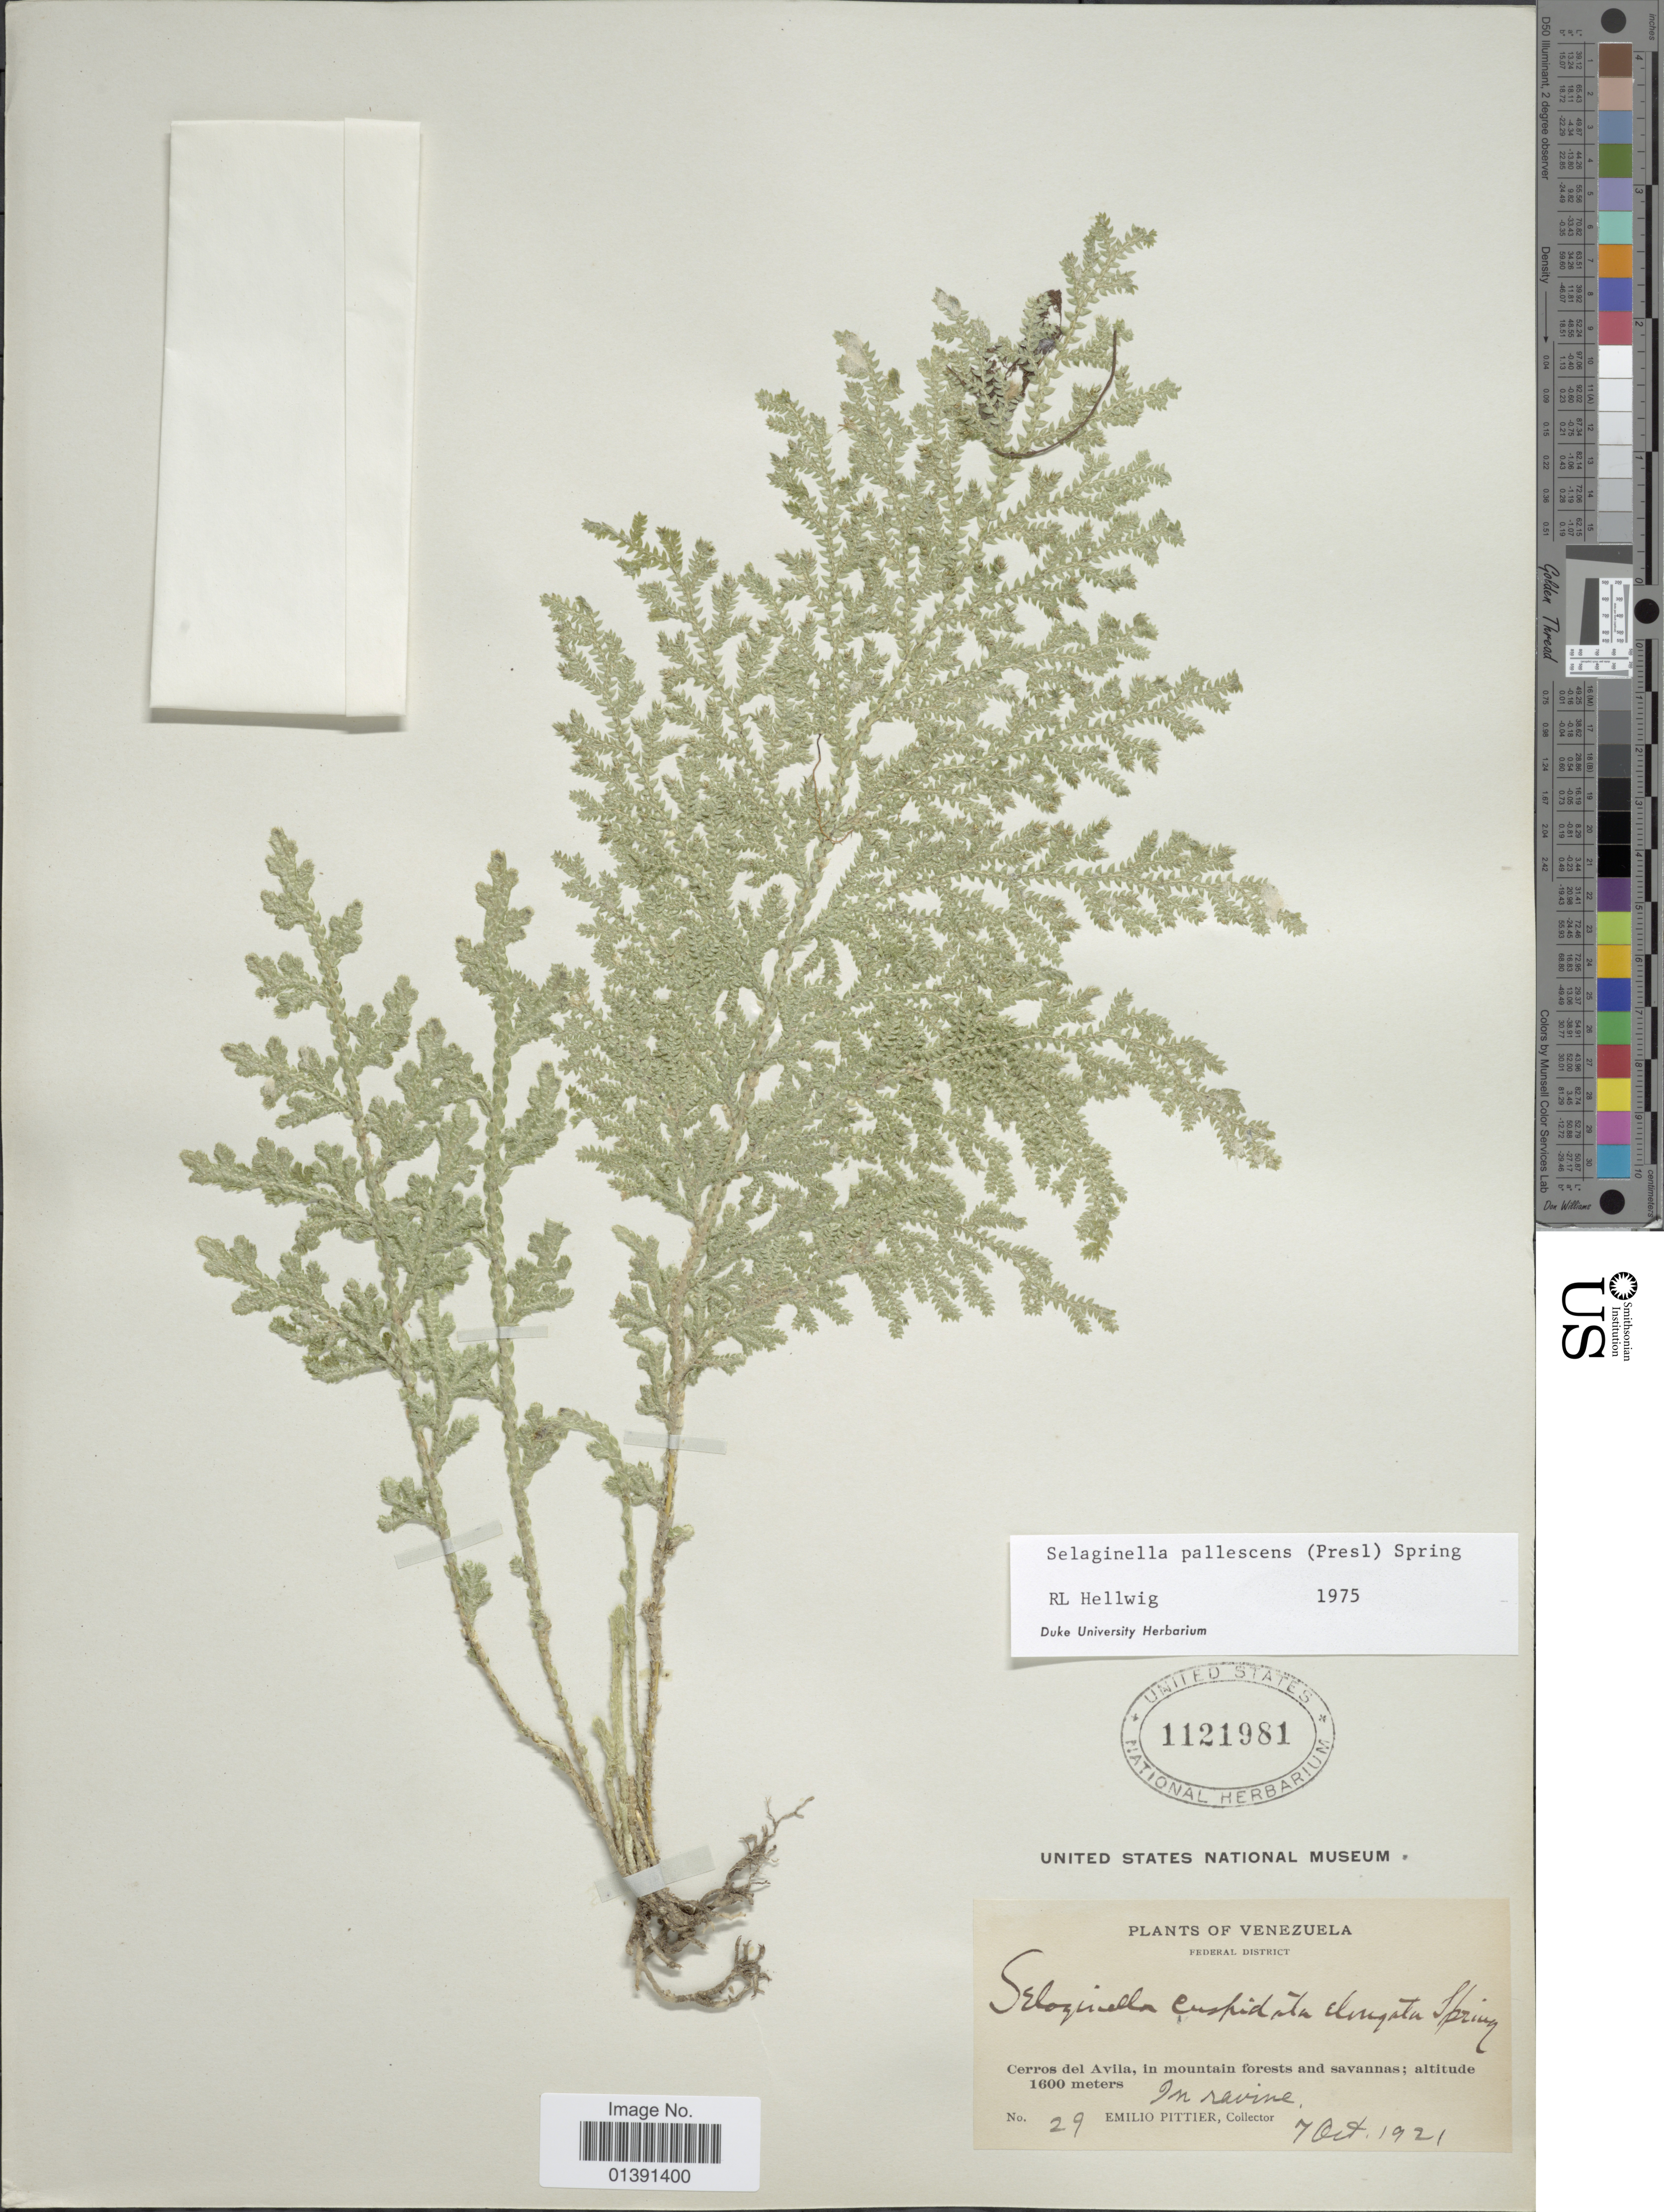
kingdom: Plantae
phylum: Tracheophyta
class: Lycopodiopsida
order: Selaginellales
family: Selaginellaceae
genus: Selaginella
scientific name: Selaginella pallescens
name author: (C. Presl) Spring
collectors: E. Pittier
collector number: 29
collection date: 1921-10-07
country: Venezuela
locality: Federal District, Cerrod del Avila, in mountain forests and savannas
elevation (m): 1600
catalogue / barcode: US 1121981